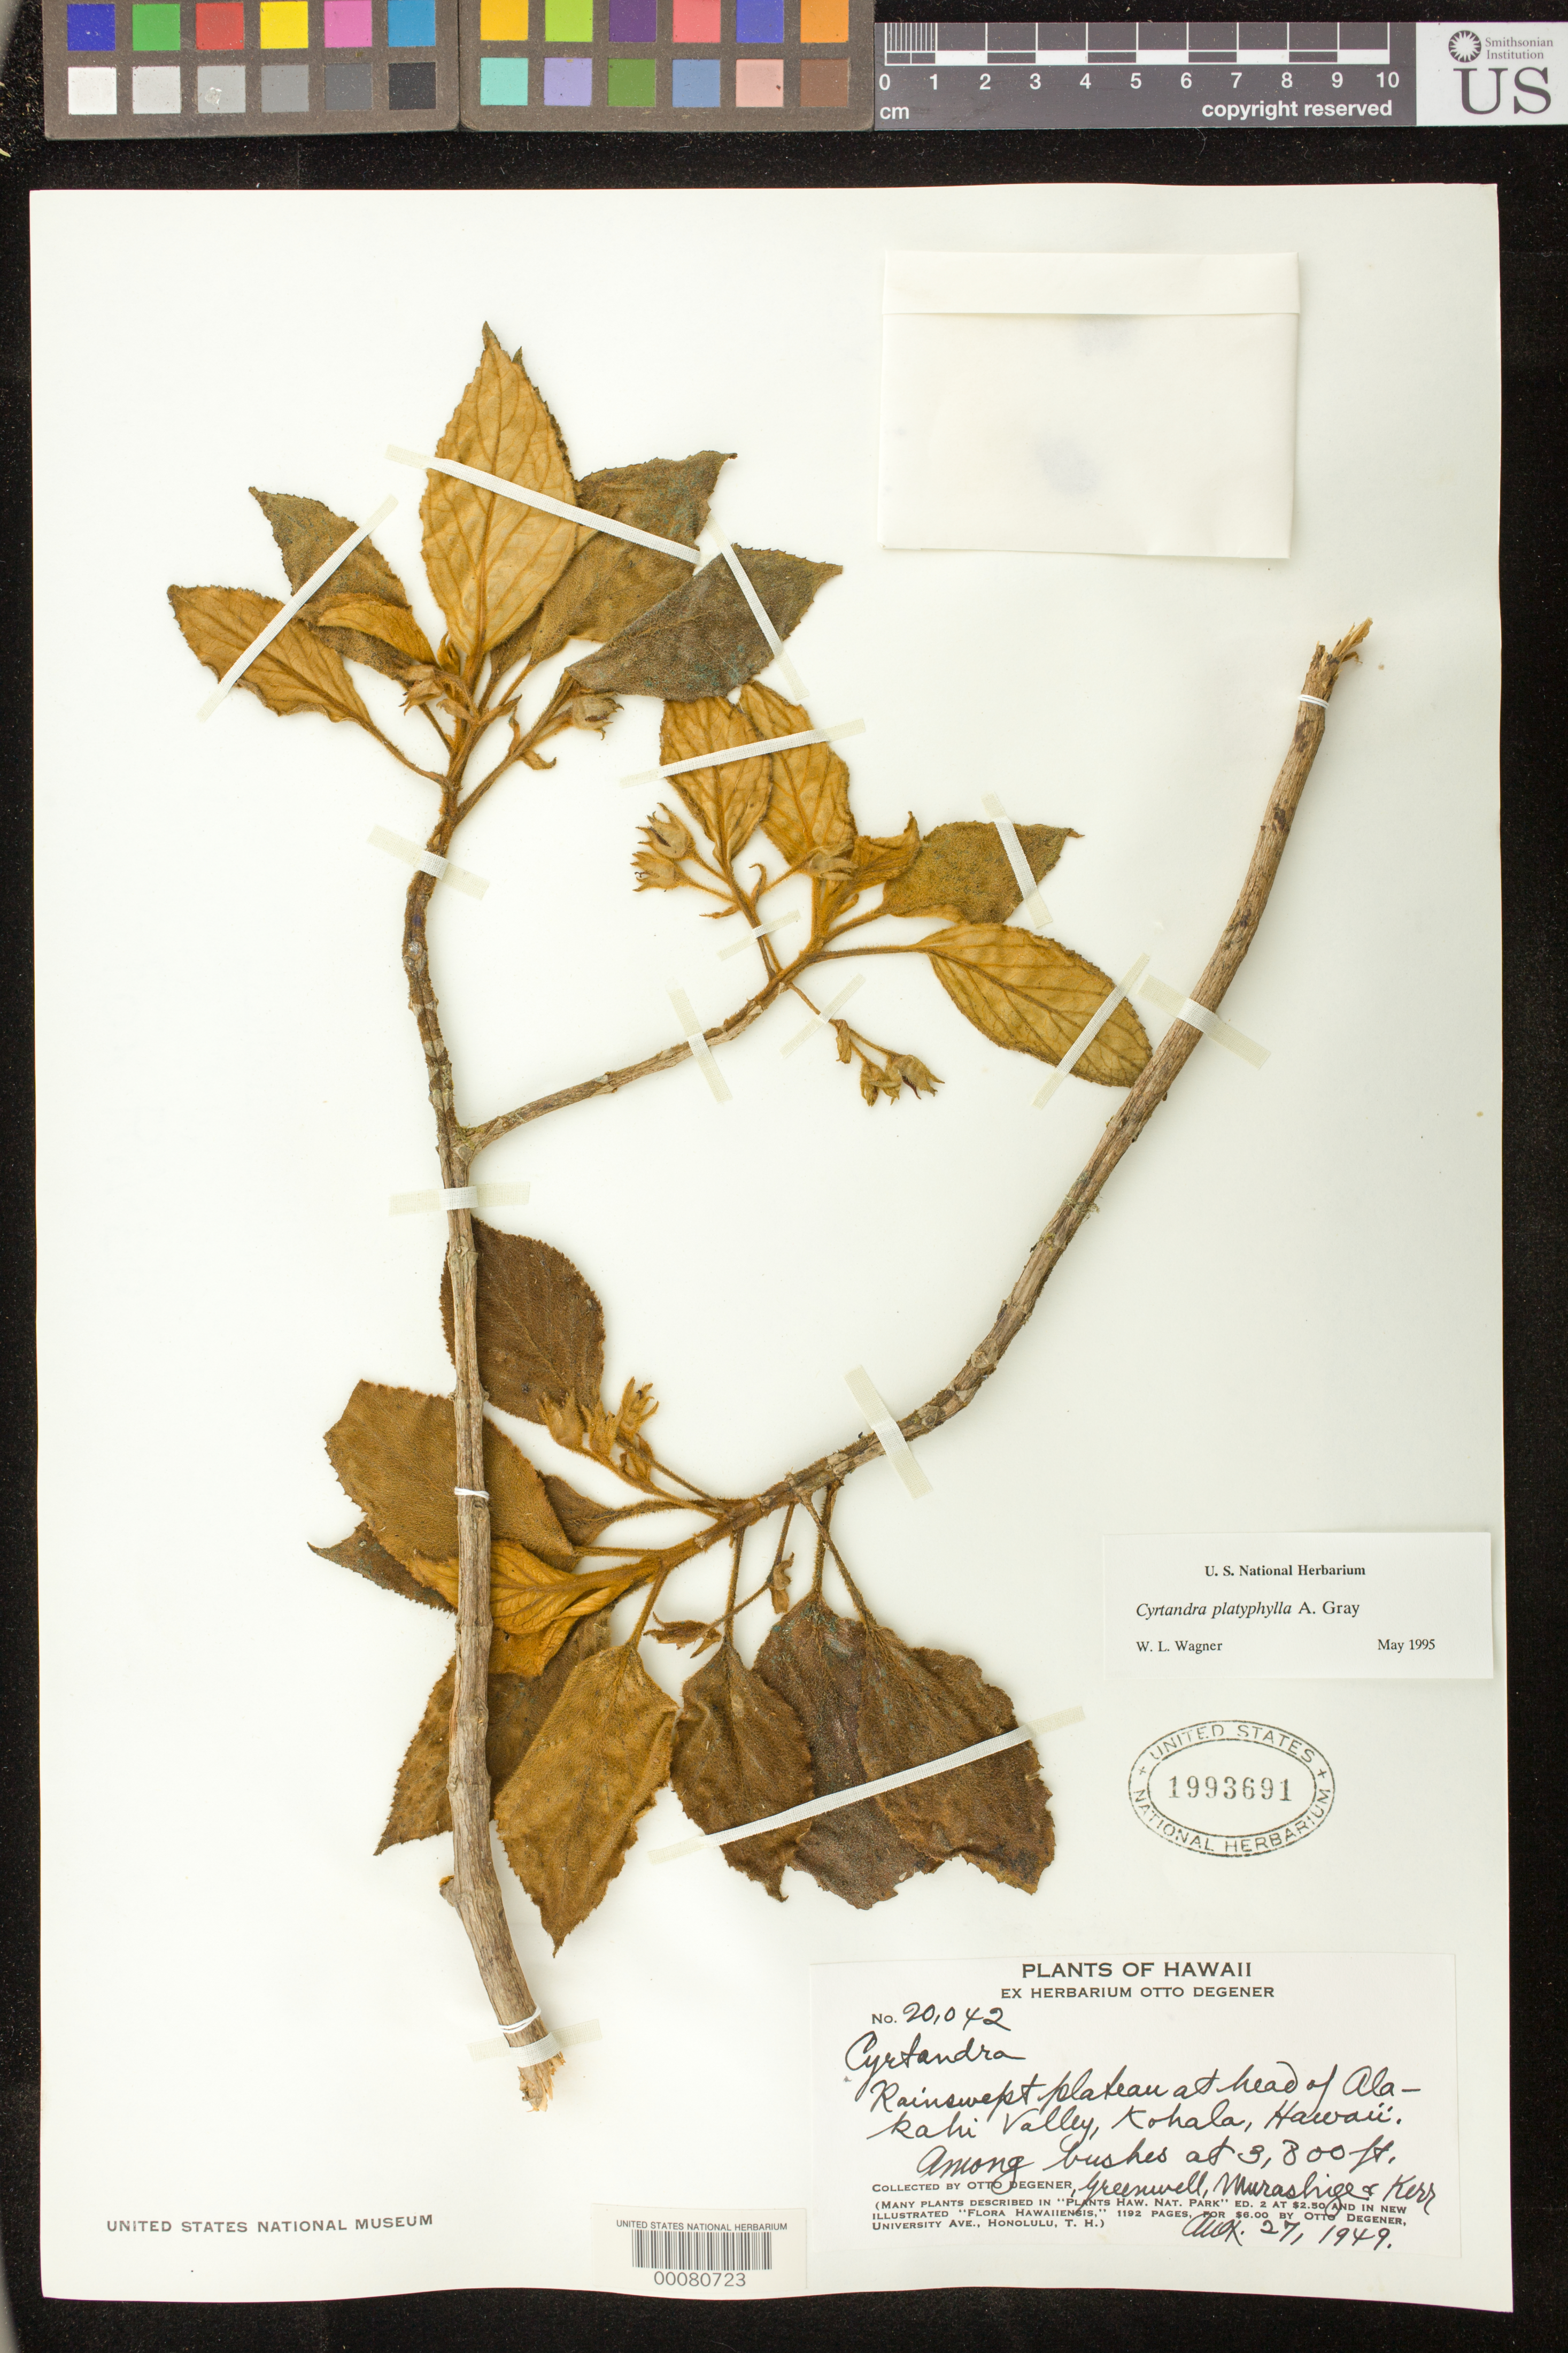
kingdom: Plantae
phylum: Tracheophyta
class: Magnoliopsida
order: Lamiales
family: Gesneriaceae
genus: Cyrtandra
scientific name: Cyrtandra paludosa var. paludosa x C. platyphylla A. Gray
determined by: Wagner, W. L., (BOT), Smithsonian Institution - National Museum of Natural History (UNITED STATES)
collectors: O. Degener & et al.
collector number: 20042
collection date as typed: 27 Aug 1949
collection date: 1949-08-27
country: United States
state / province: Hawaii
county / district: Hawaii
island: Hawaii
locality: Rainswept plateau at head of Alakahi valley, Kohala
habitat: Among bushes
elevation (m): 1158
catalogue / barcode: US 1993691